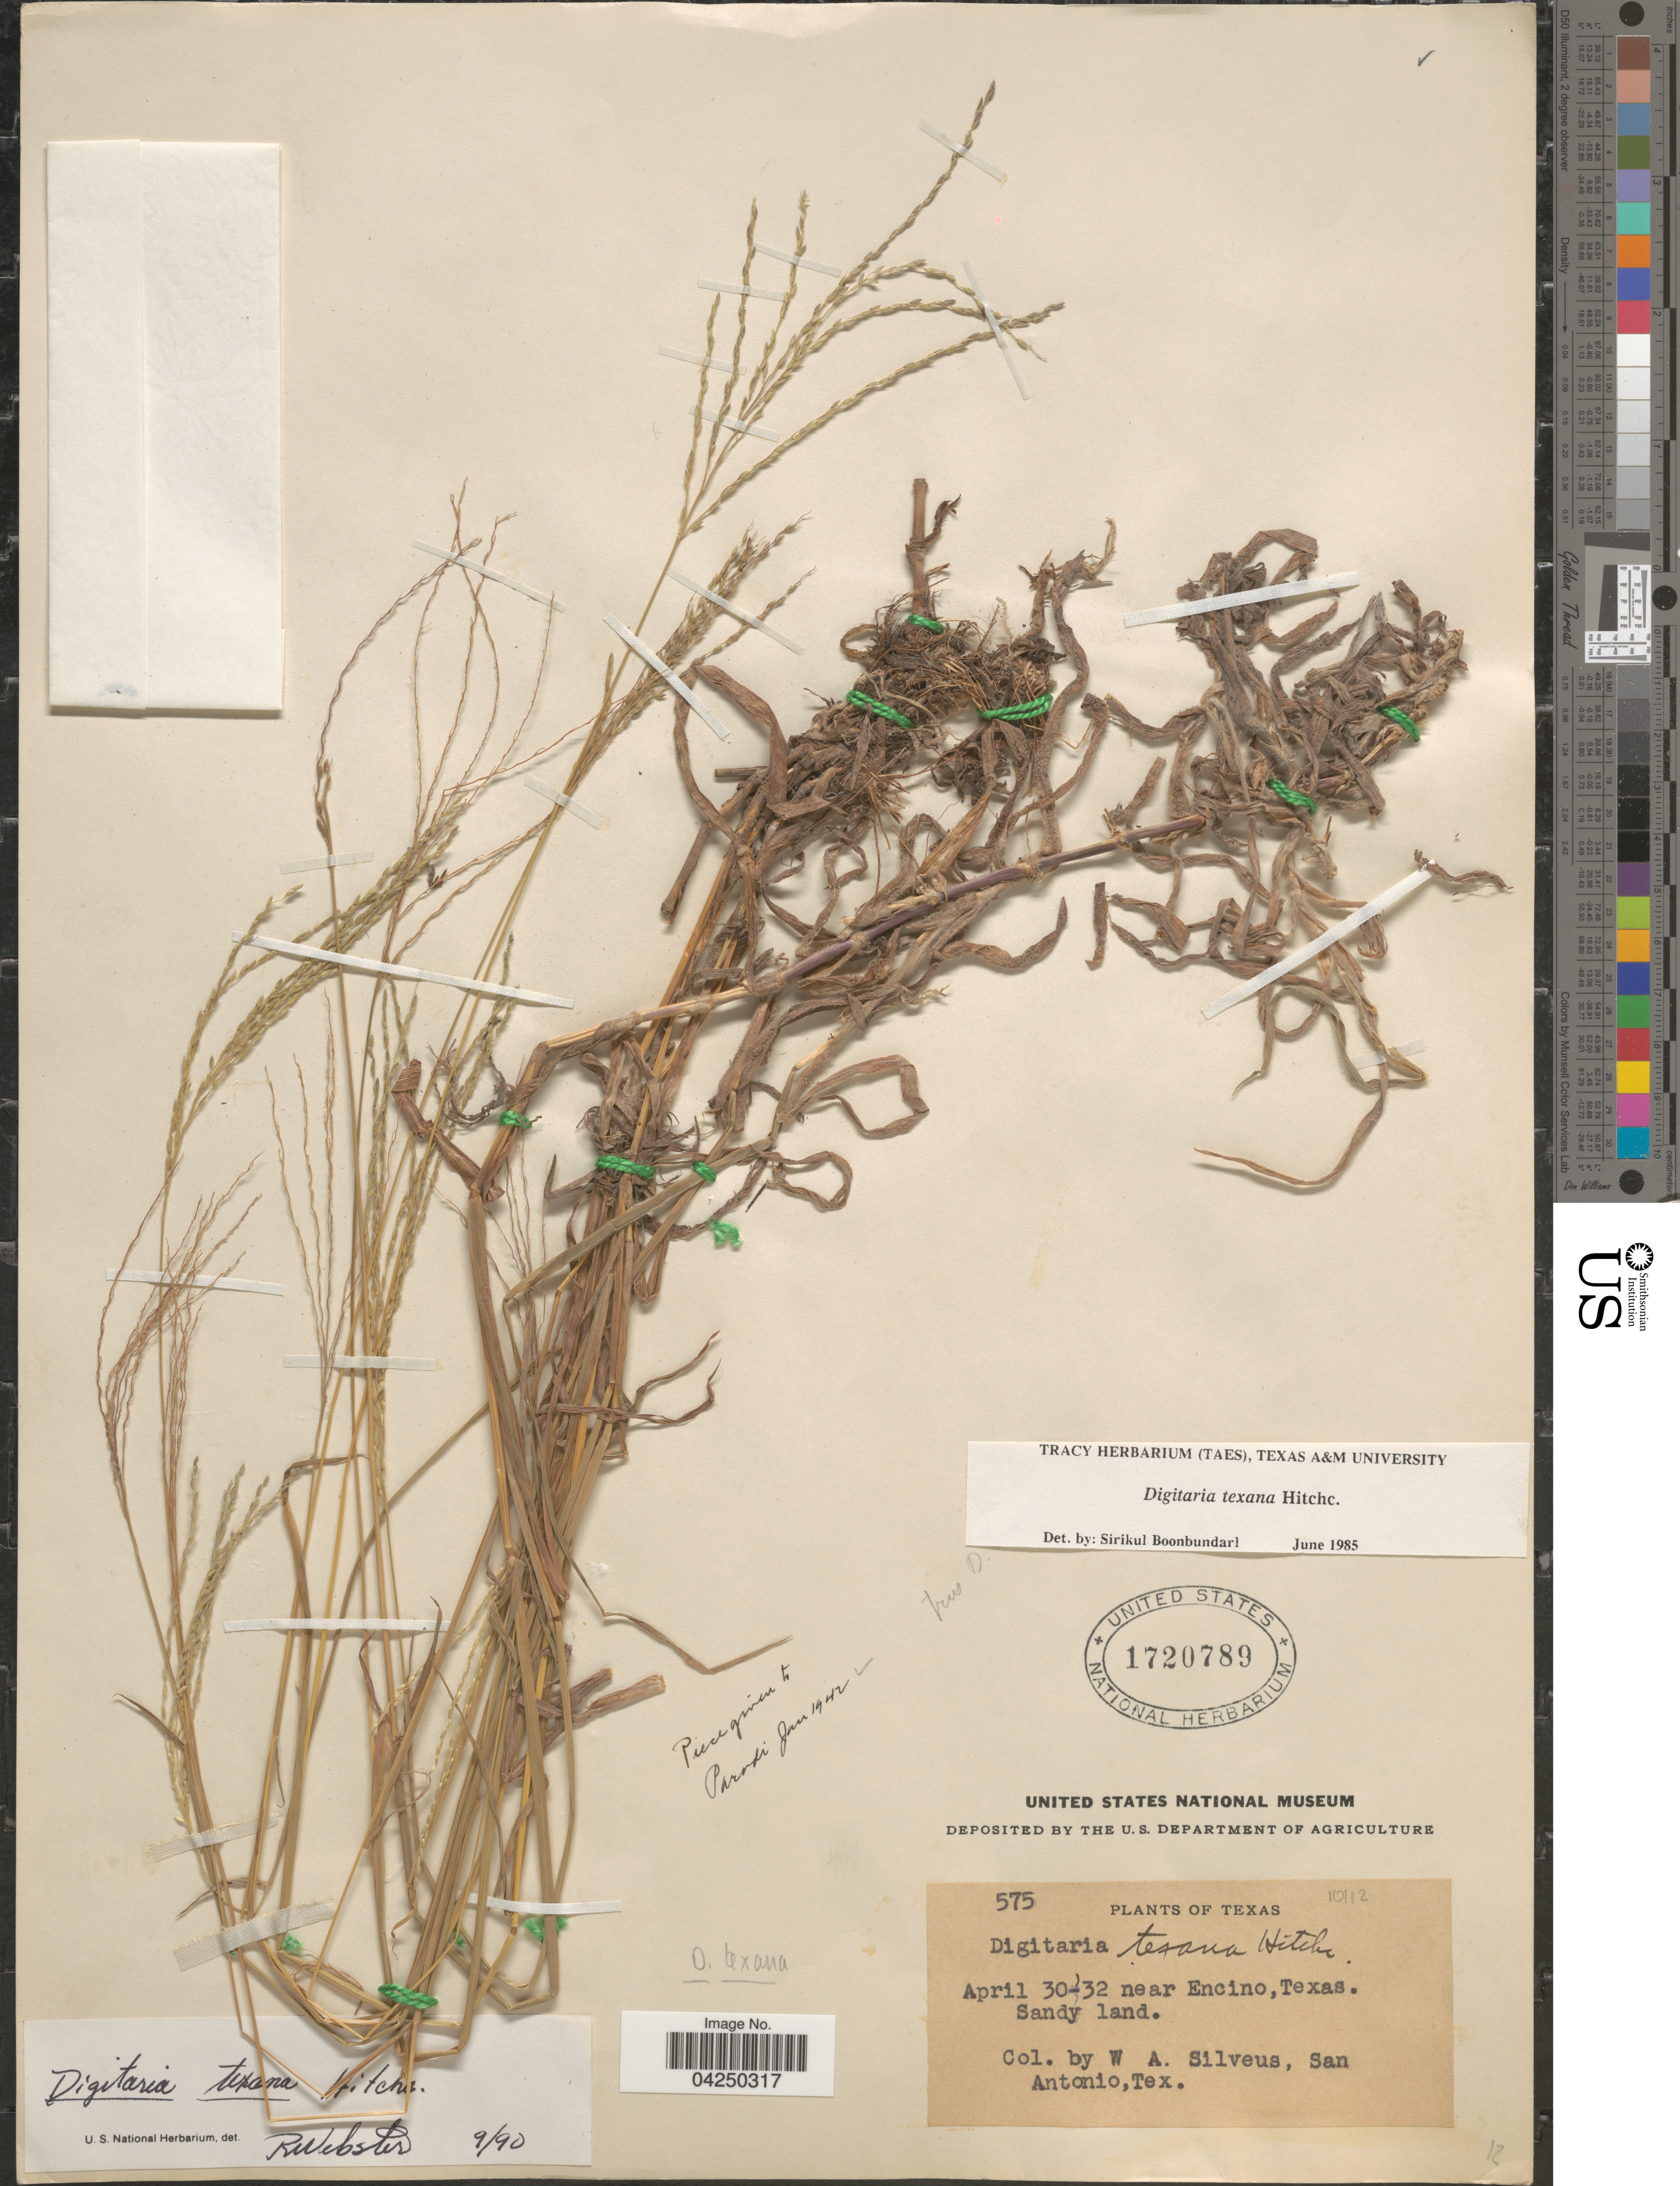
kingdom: Plantae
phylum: Tracheophyta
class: Liliopsida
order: Poales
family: Poaceae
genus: Digitaria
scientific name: Digitaria texana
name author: Hitchc.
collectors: W. Silveus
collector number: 575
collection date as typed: Transcribed d/m/y: 30/4/32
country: United States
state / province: Texas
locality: Near Encino, Sandy land.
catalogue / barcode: US 1720789